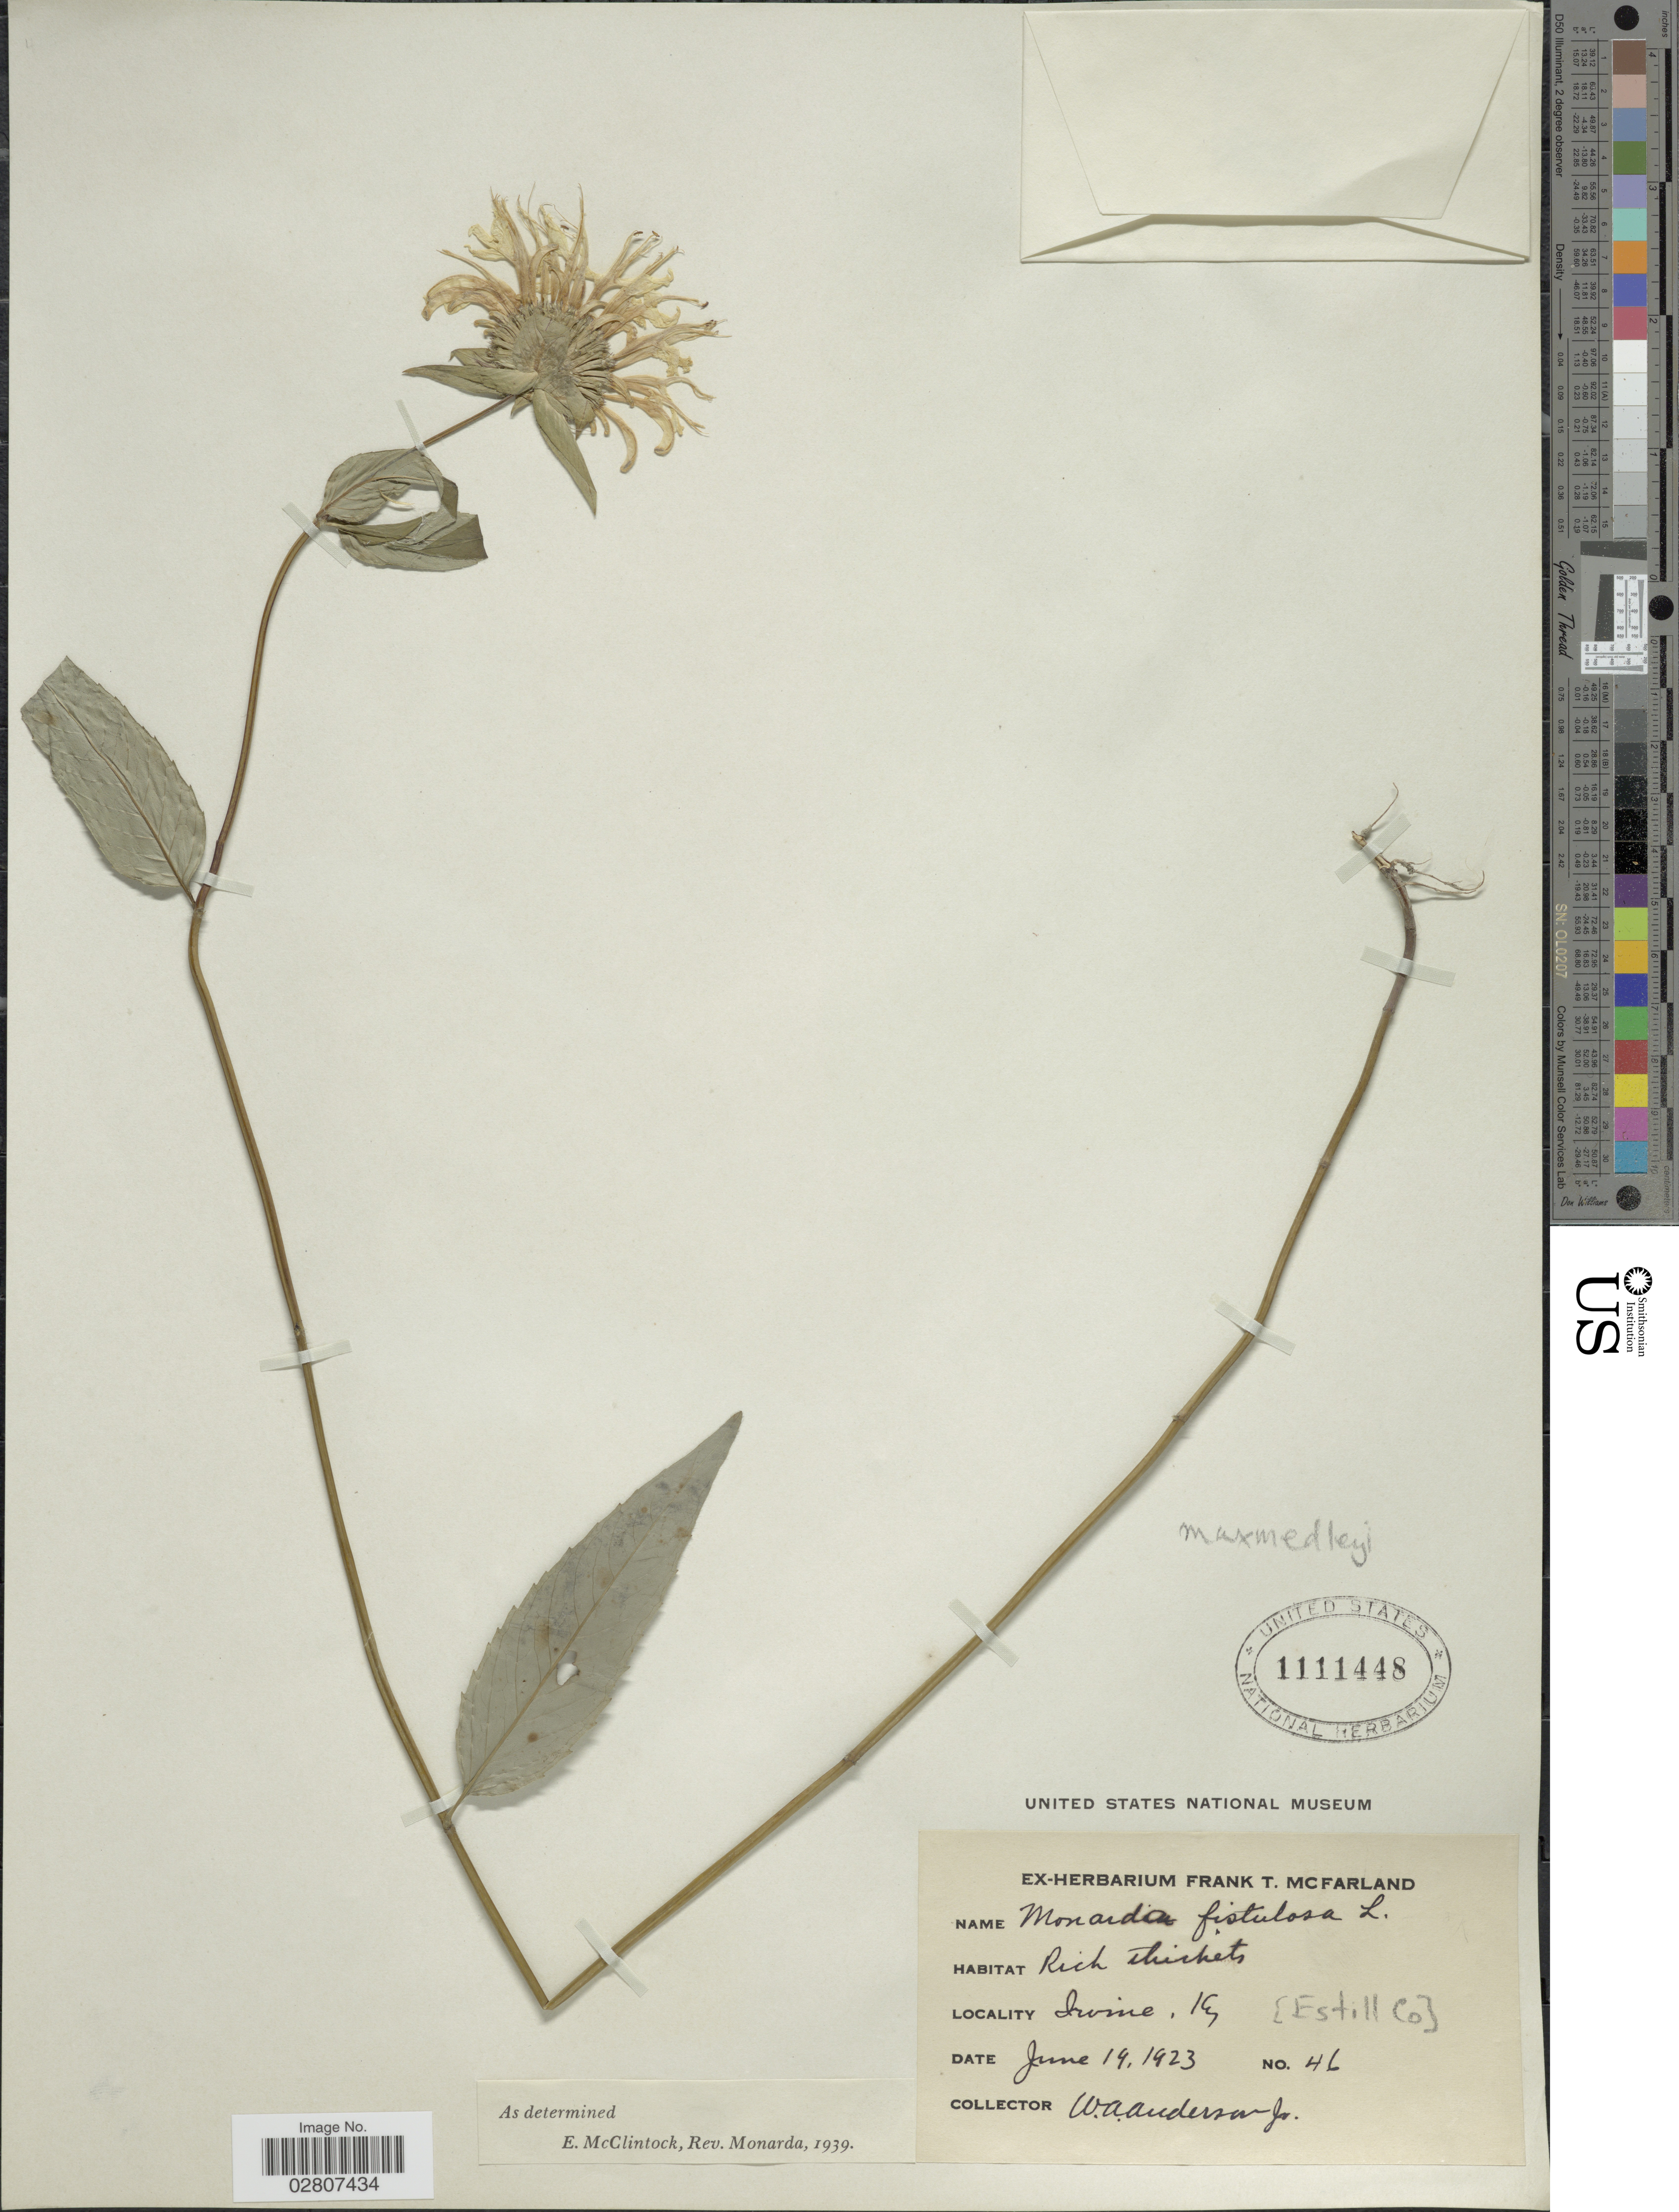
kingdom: Plantae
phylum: Tracheophyta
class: Magnoliopsida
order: Lamiales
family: Lamiaceae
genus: Monarda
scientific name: Monarda fistulosa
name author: L.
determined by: McClintock, E.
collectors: W. A. Anderson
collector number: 46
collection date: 1923-06-19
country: United States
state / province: Kentucky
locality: Irvine, Ky. [Estill Co.].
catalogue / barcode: US 1111448